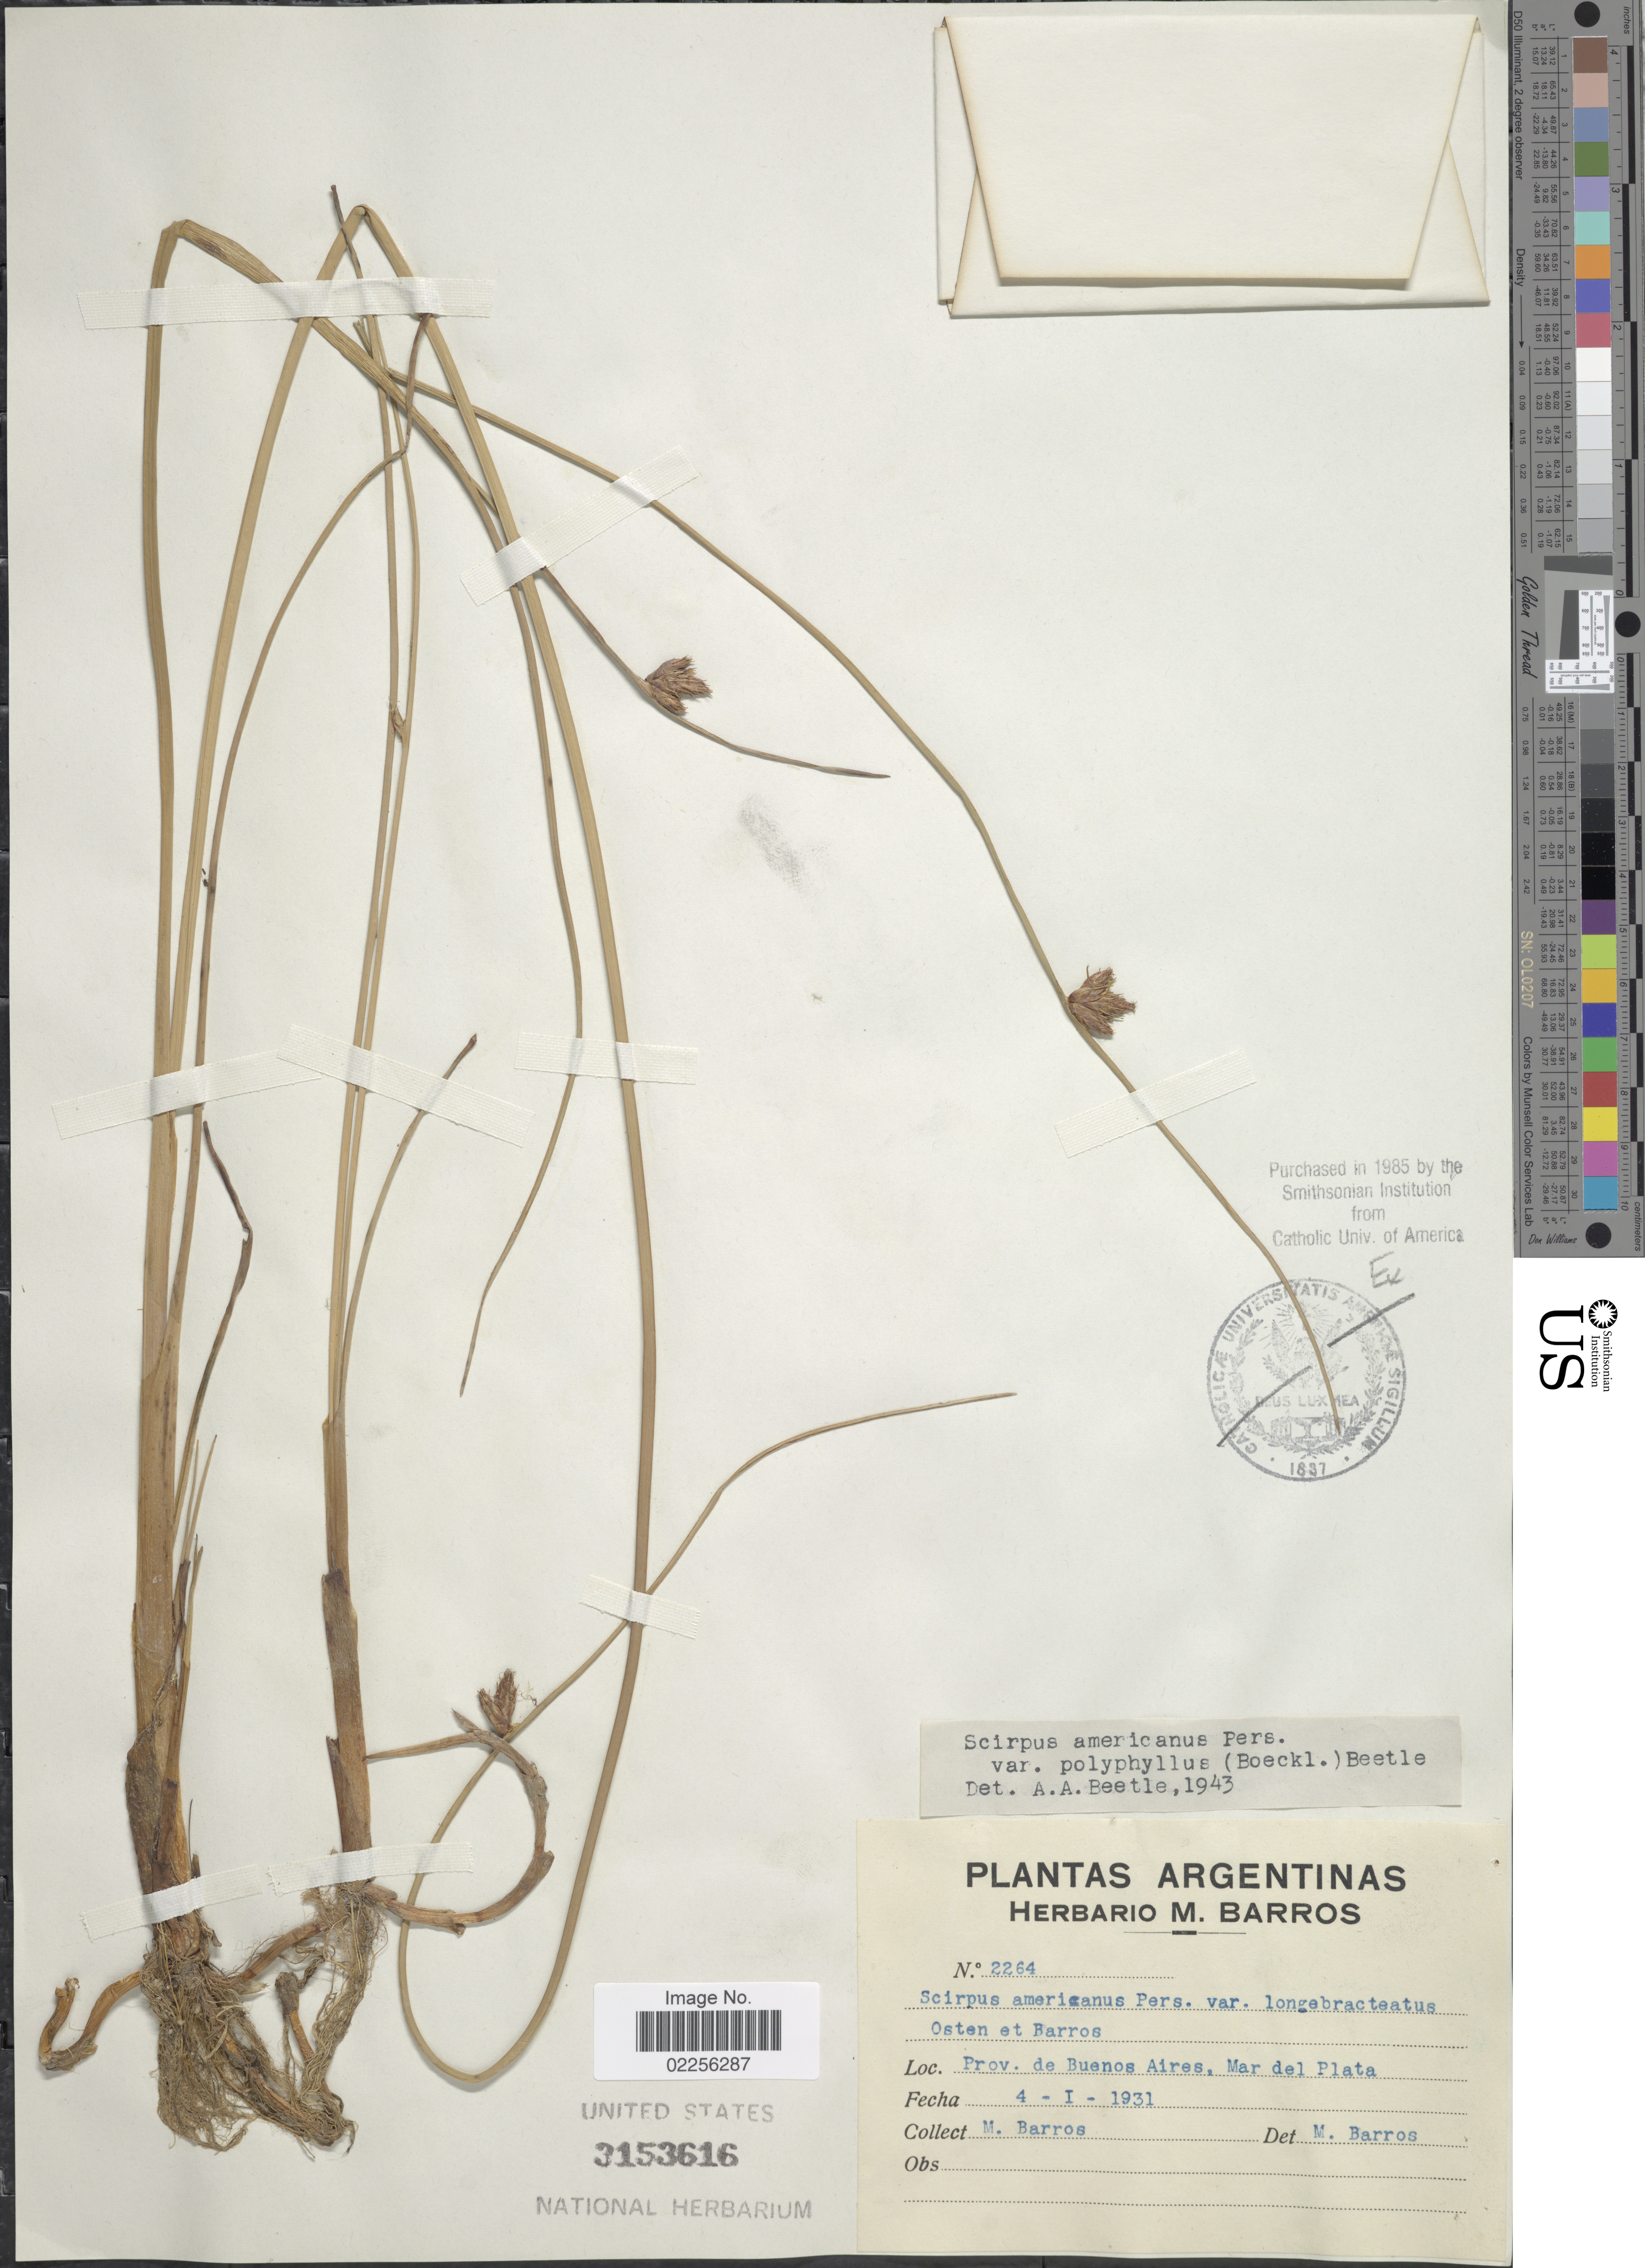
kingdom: Plantae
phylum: Tracheophyta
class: Liliopsida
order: Poales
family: Cyperaceae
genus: Schoenoplectus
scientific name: Schoenoplectus pungens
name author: (Vahl) Palla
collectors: M. Barros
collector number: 2264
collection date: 1931-01-04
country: Argentina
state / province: Buenos Aires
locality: Mar del Plata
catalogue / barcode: US 3153616